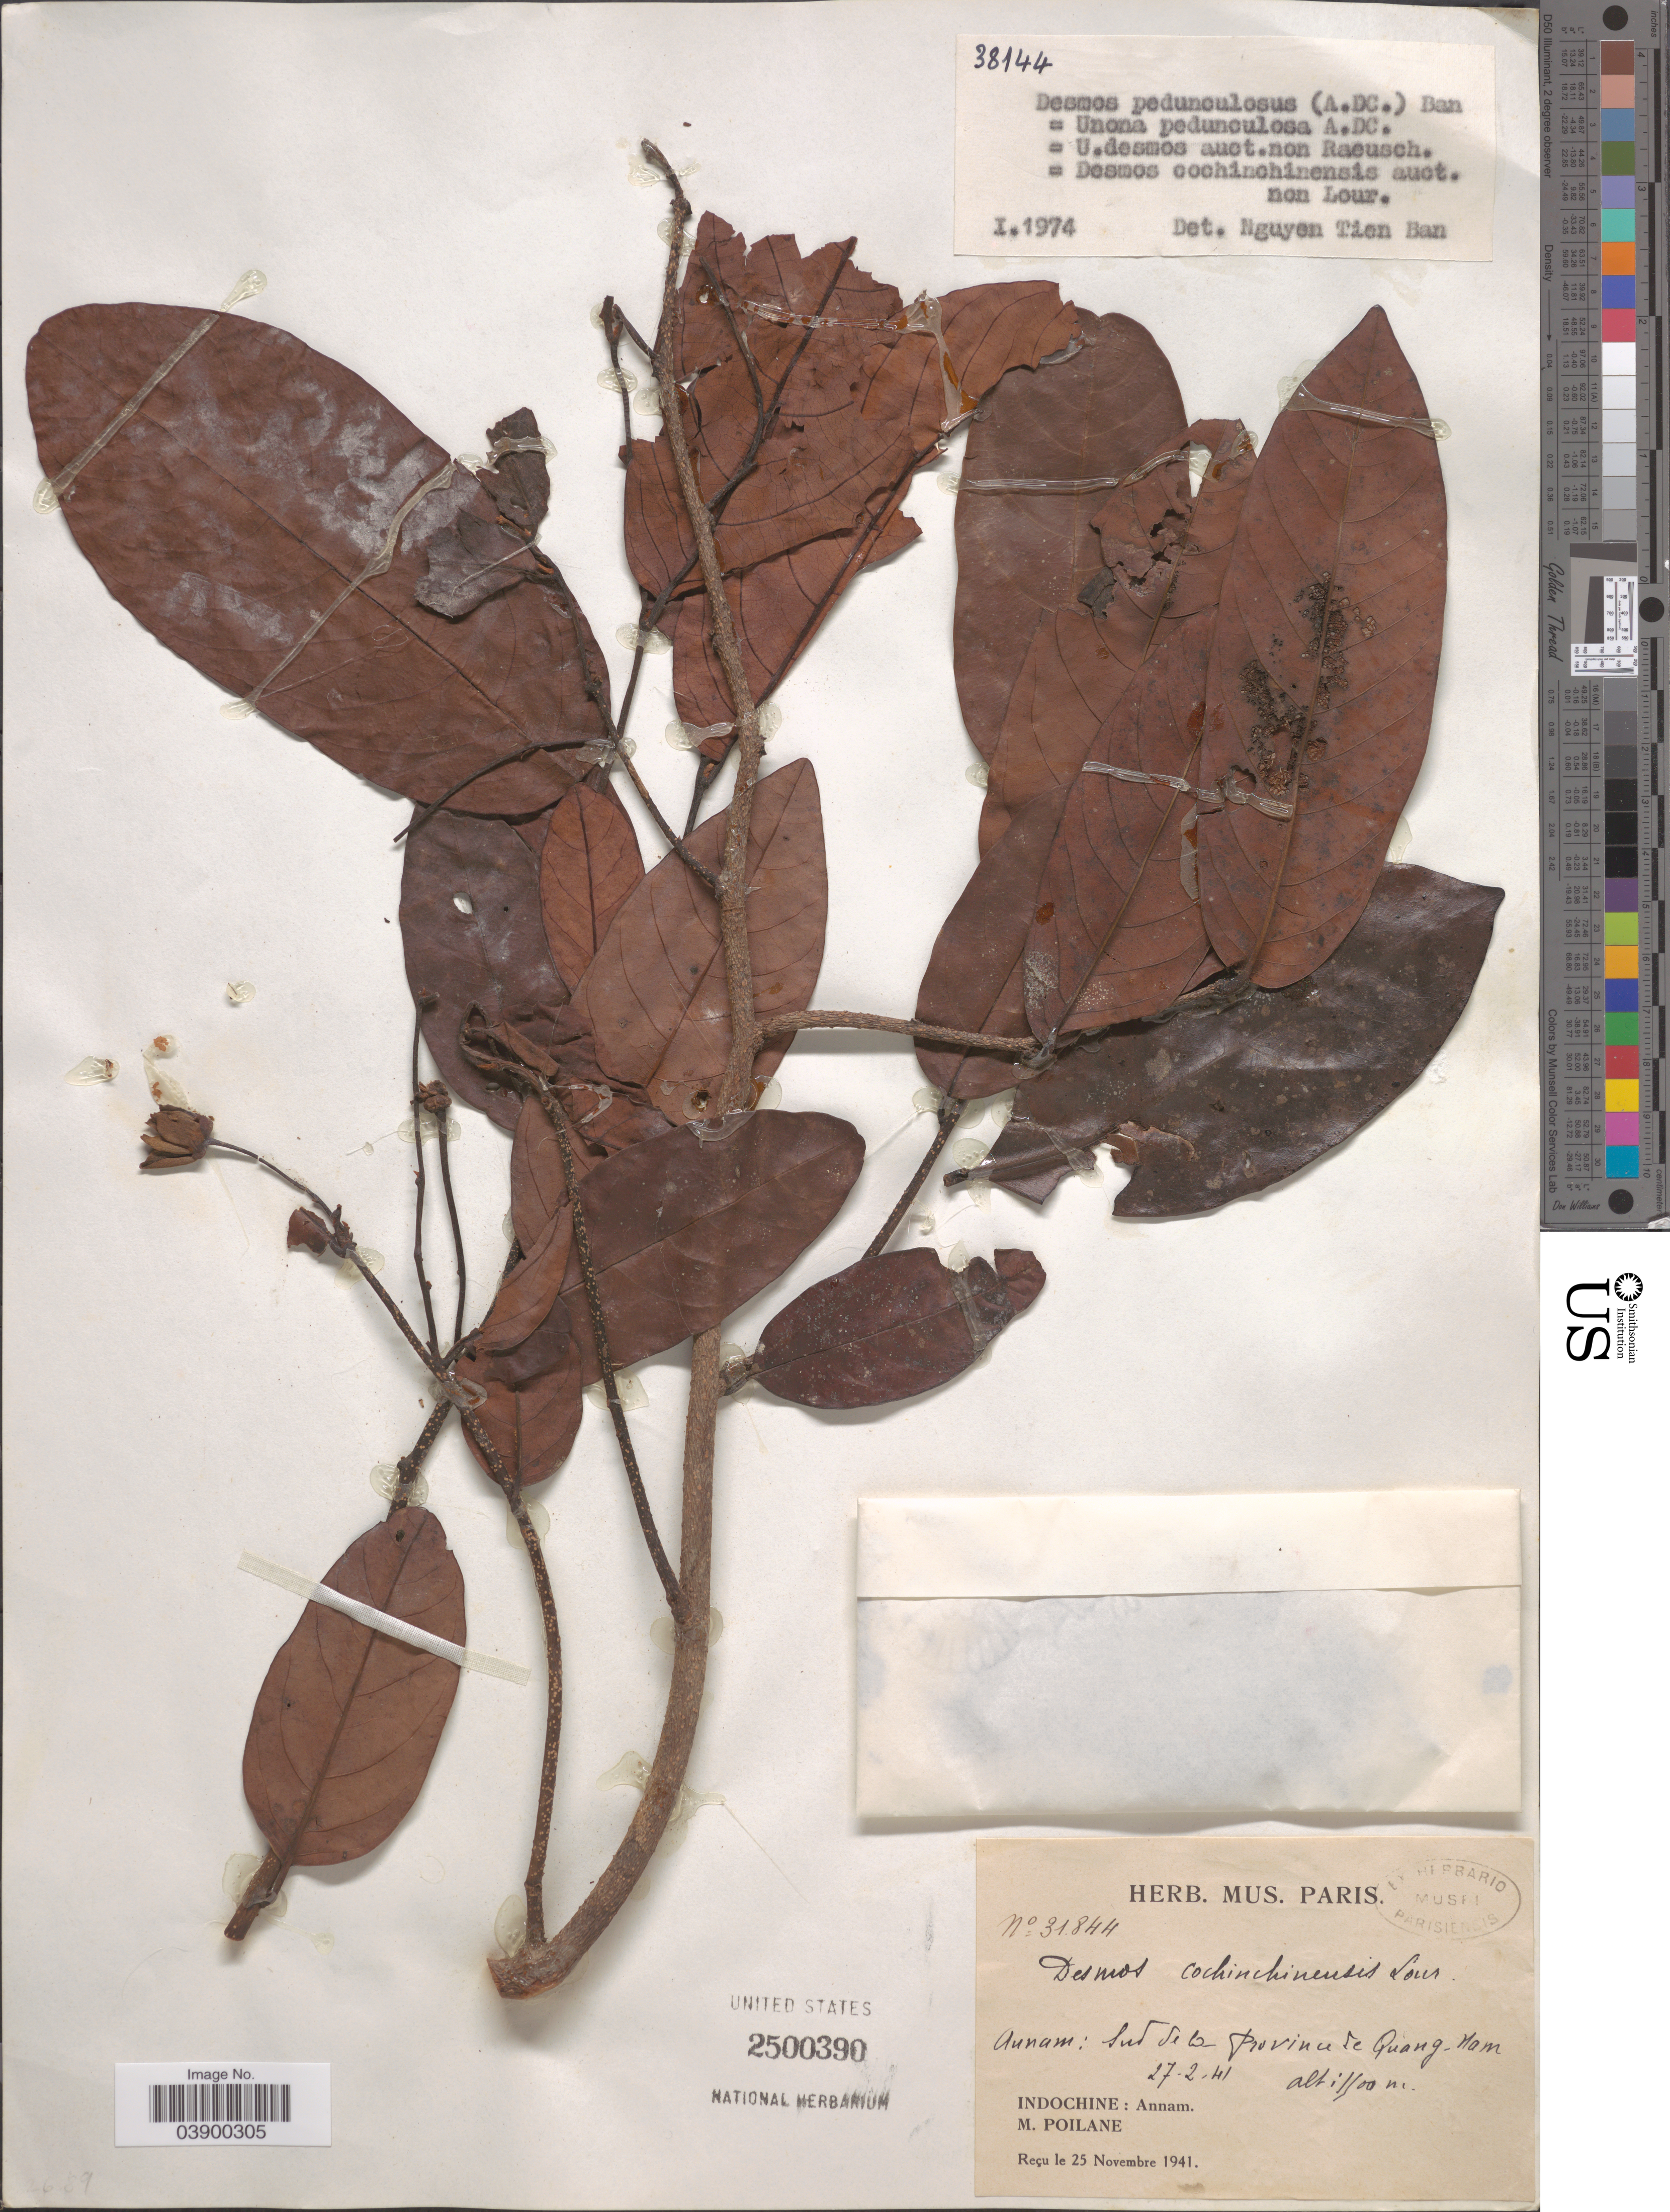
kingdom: Plantae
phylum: Tracheophyta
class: Magnoliopsida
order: Magnoliales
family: Annonaceae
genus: Desmos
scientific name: Desmos pedunculosus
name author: (A. DC.) Bân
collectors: M. Poilane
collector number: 31844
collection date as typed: Transcribed d/m/y: 27/2/41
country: Vietnam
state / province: Quang Nam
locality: Annam: Sud de la Province de Quang-Nam. Indochine: Annam.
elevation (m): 1500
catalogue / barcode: US 2500390